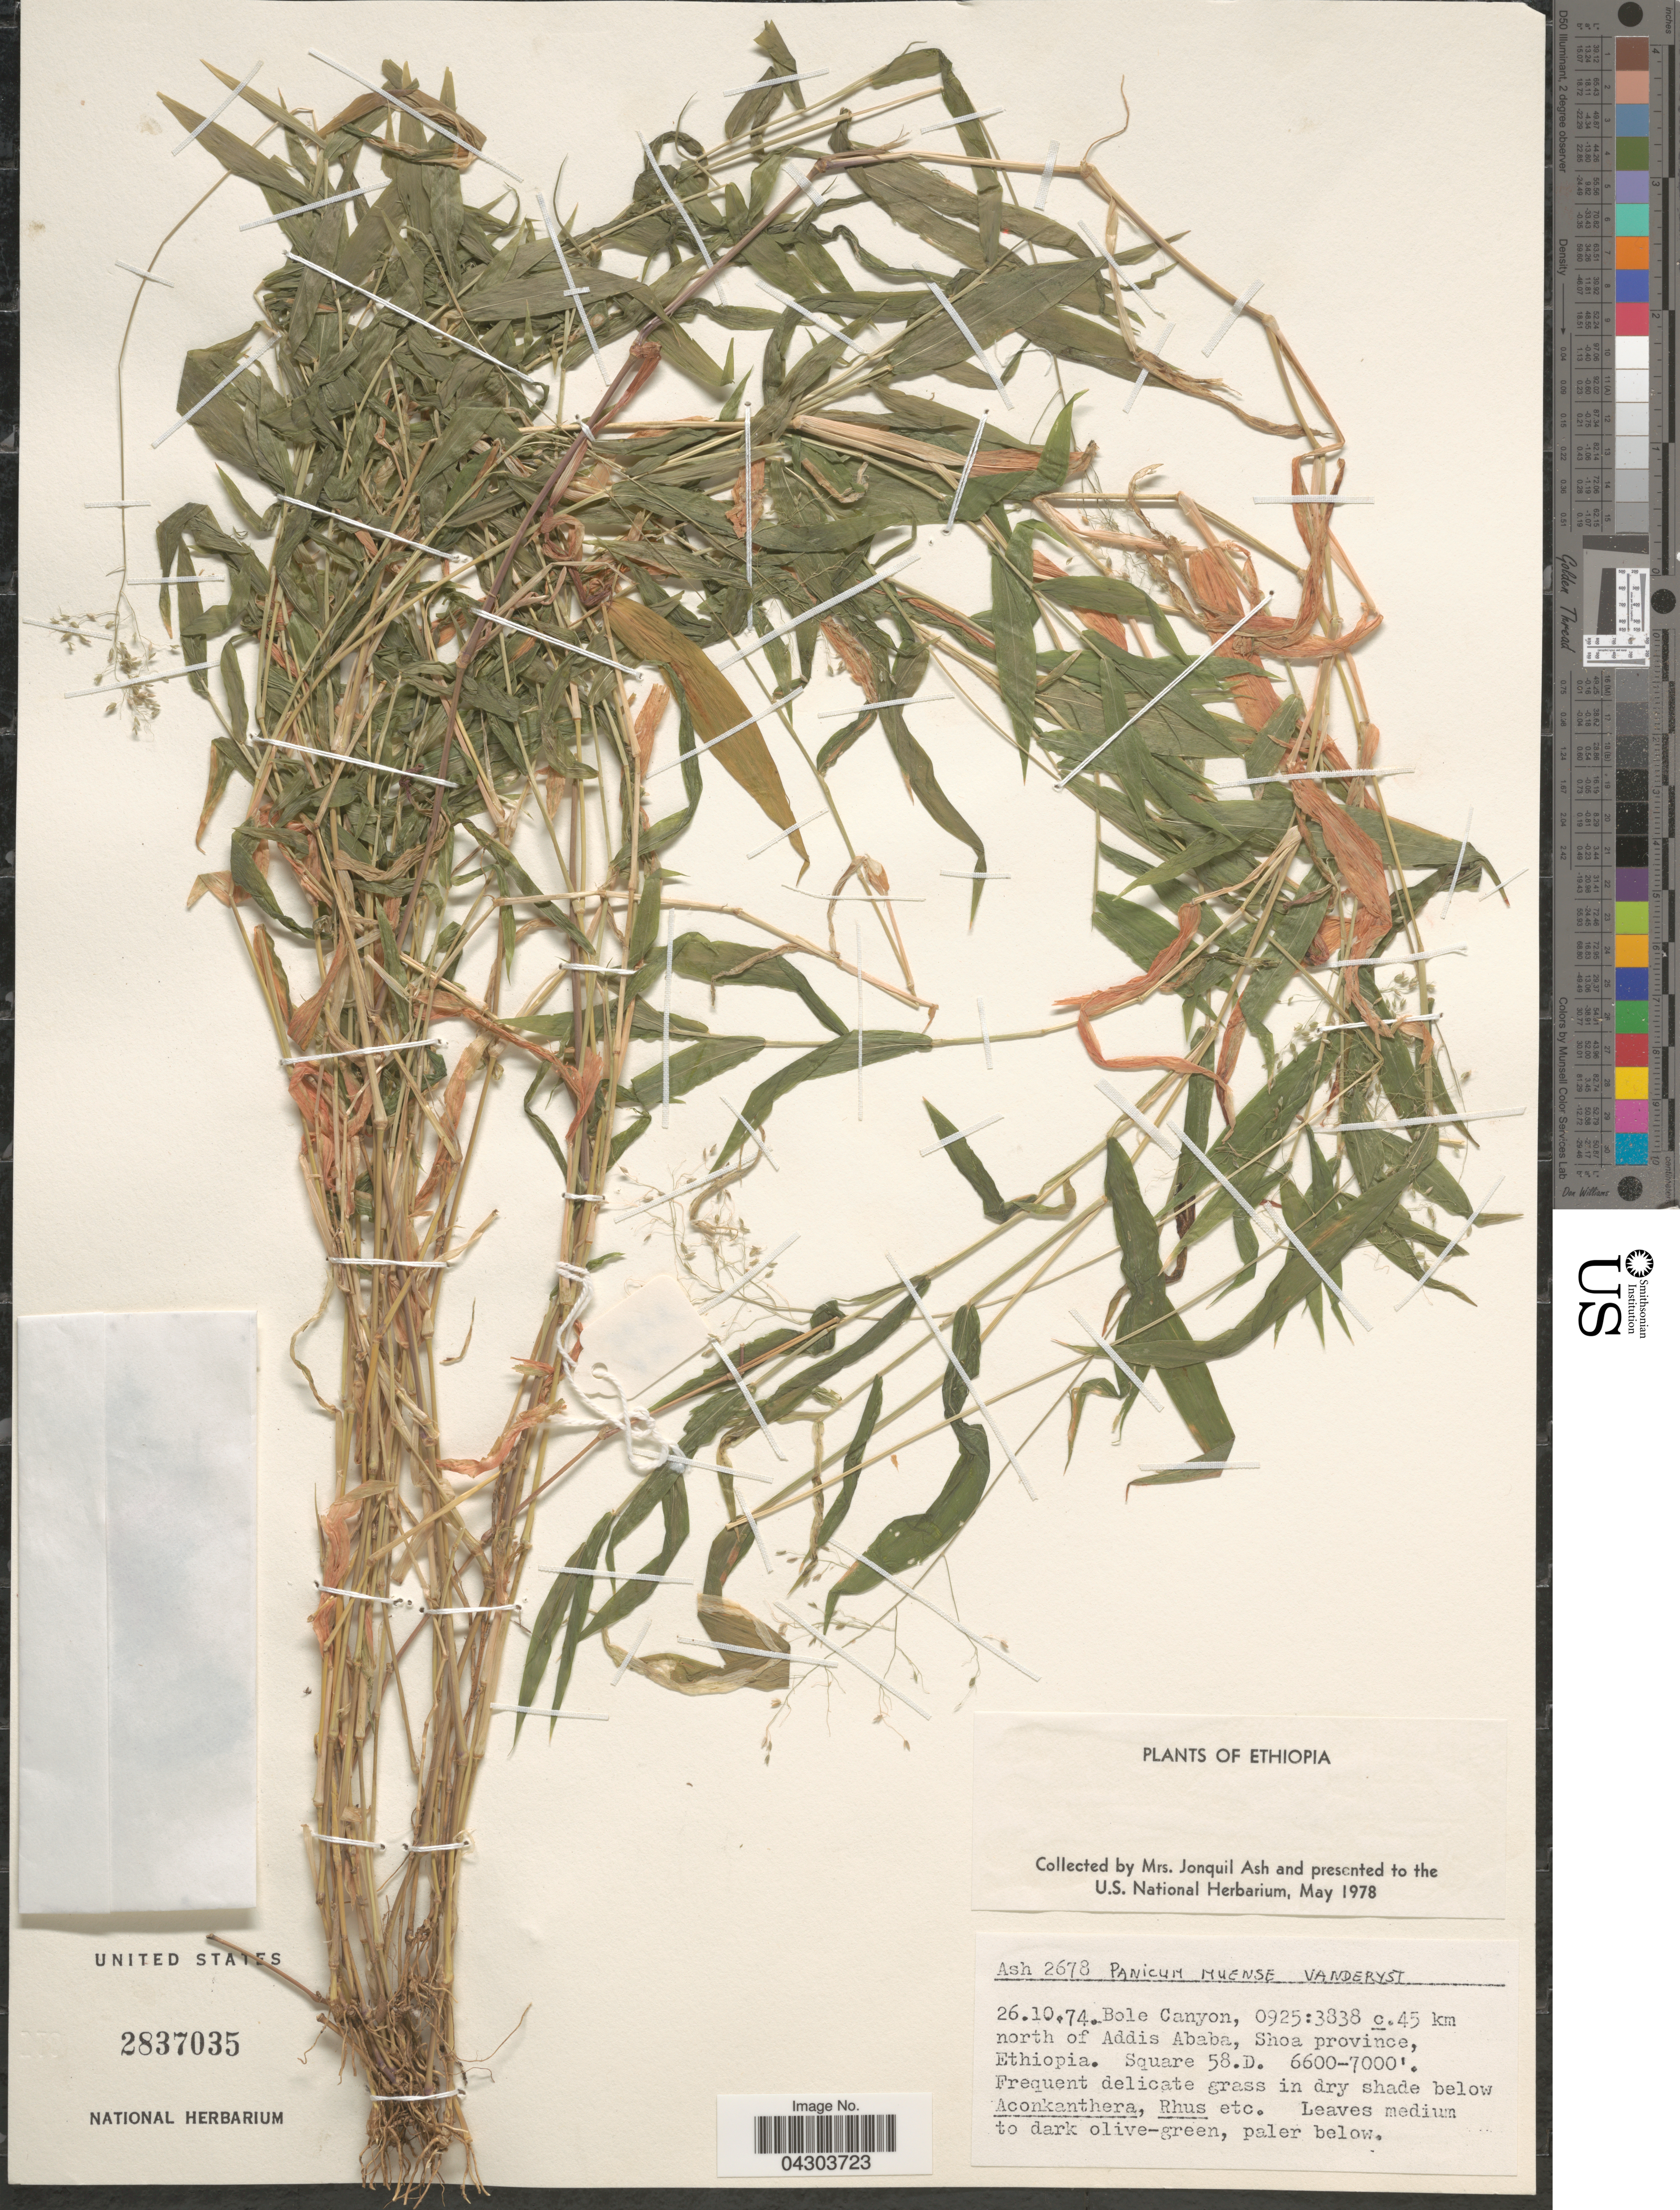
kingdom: Plantae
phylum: Tracheophyta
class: Liliopsida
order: Poales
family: Poaceae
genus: Panicum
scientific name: Panicum mueense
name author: Vanderyst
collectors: J. Ash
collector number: Ash2678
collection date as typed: Transcribed d/m/y: 26/10/74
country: Ethiopia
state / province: Addis Ababa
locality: Bole Canyon, 0925:3838 c. 45 km north of Addis Ababa, Shoa province. Square 58.D.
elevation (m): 2012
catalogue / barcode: US 2837035